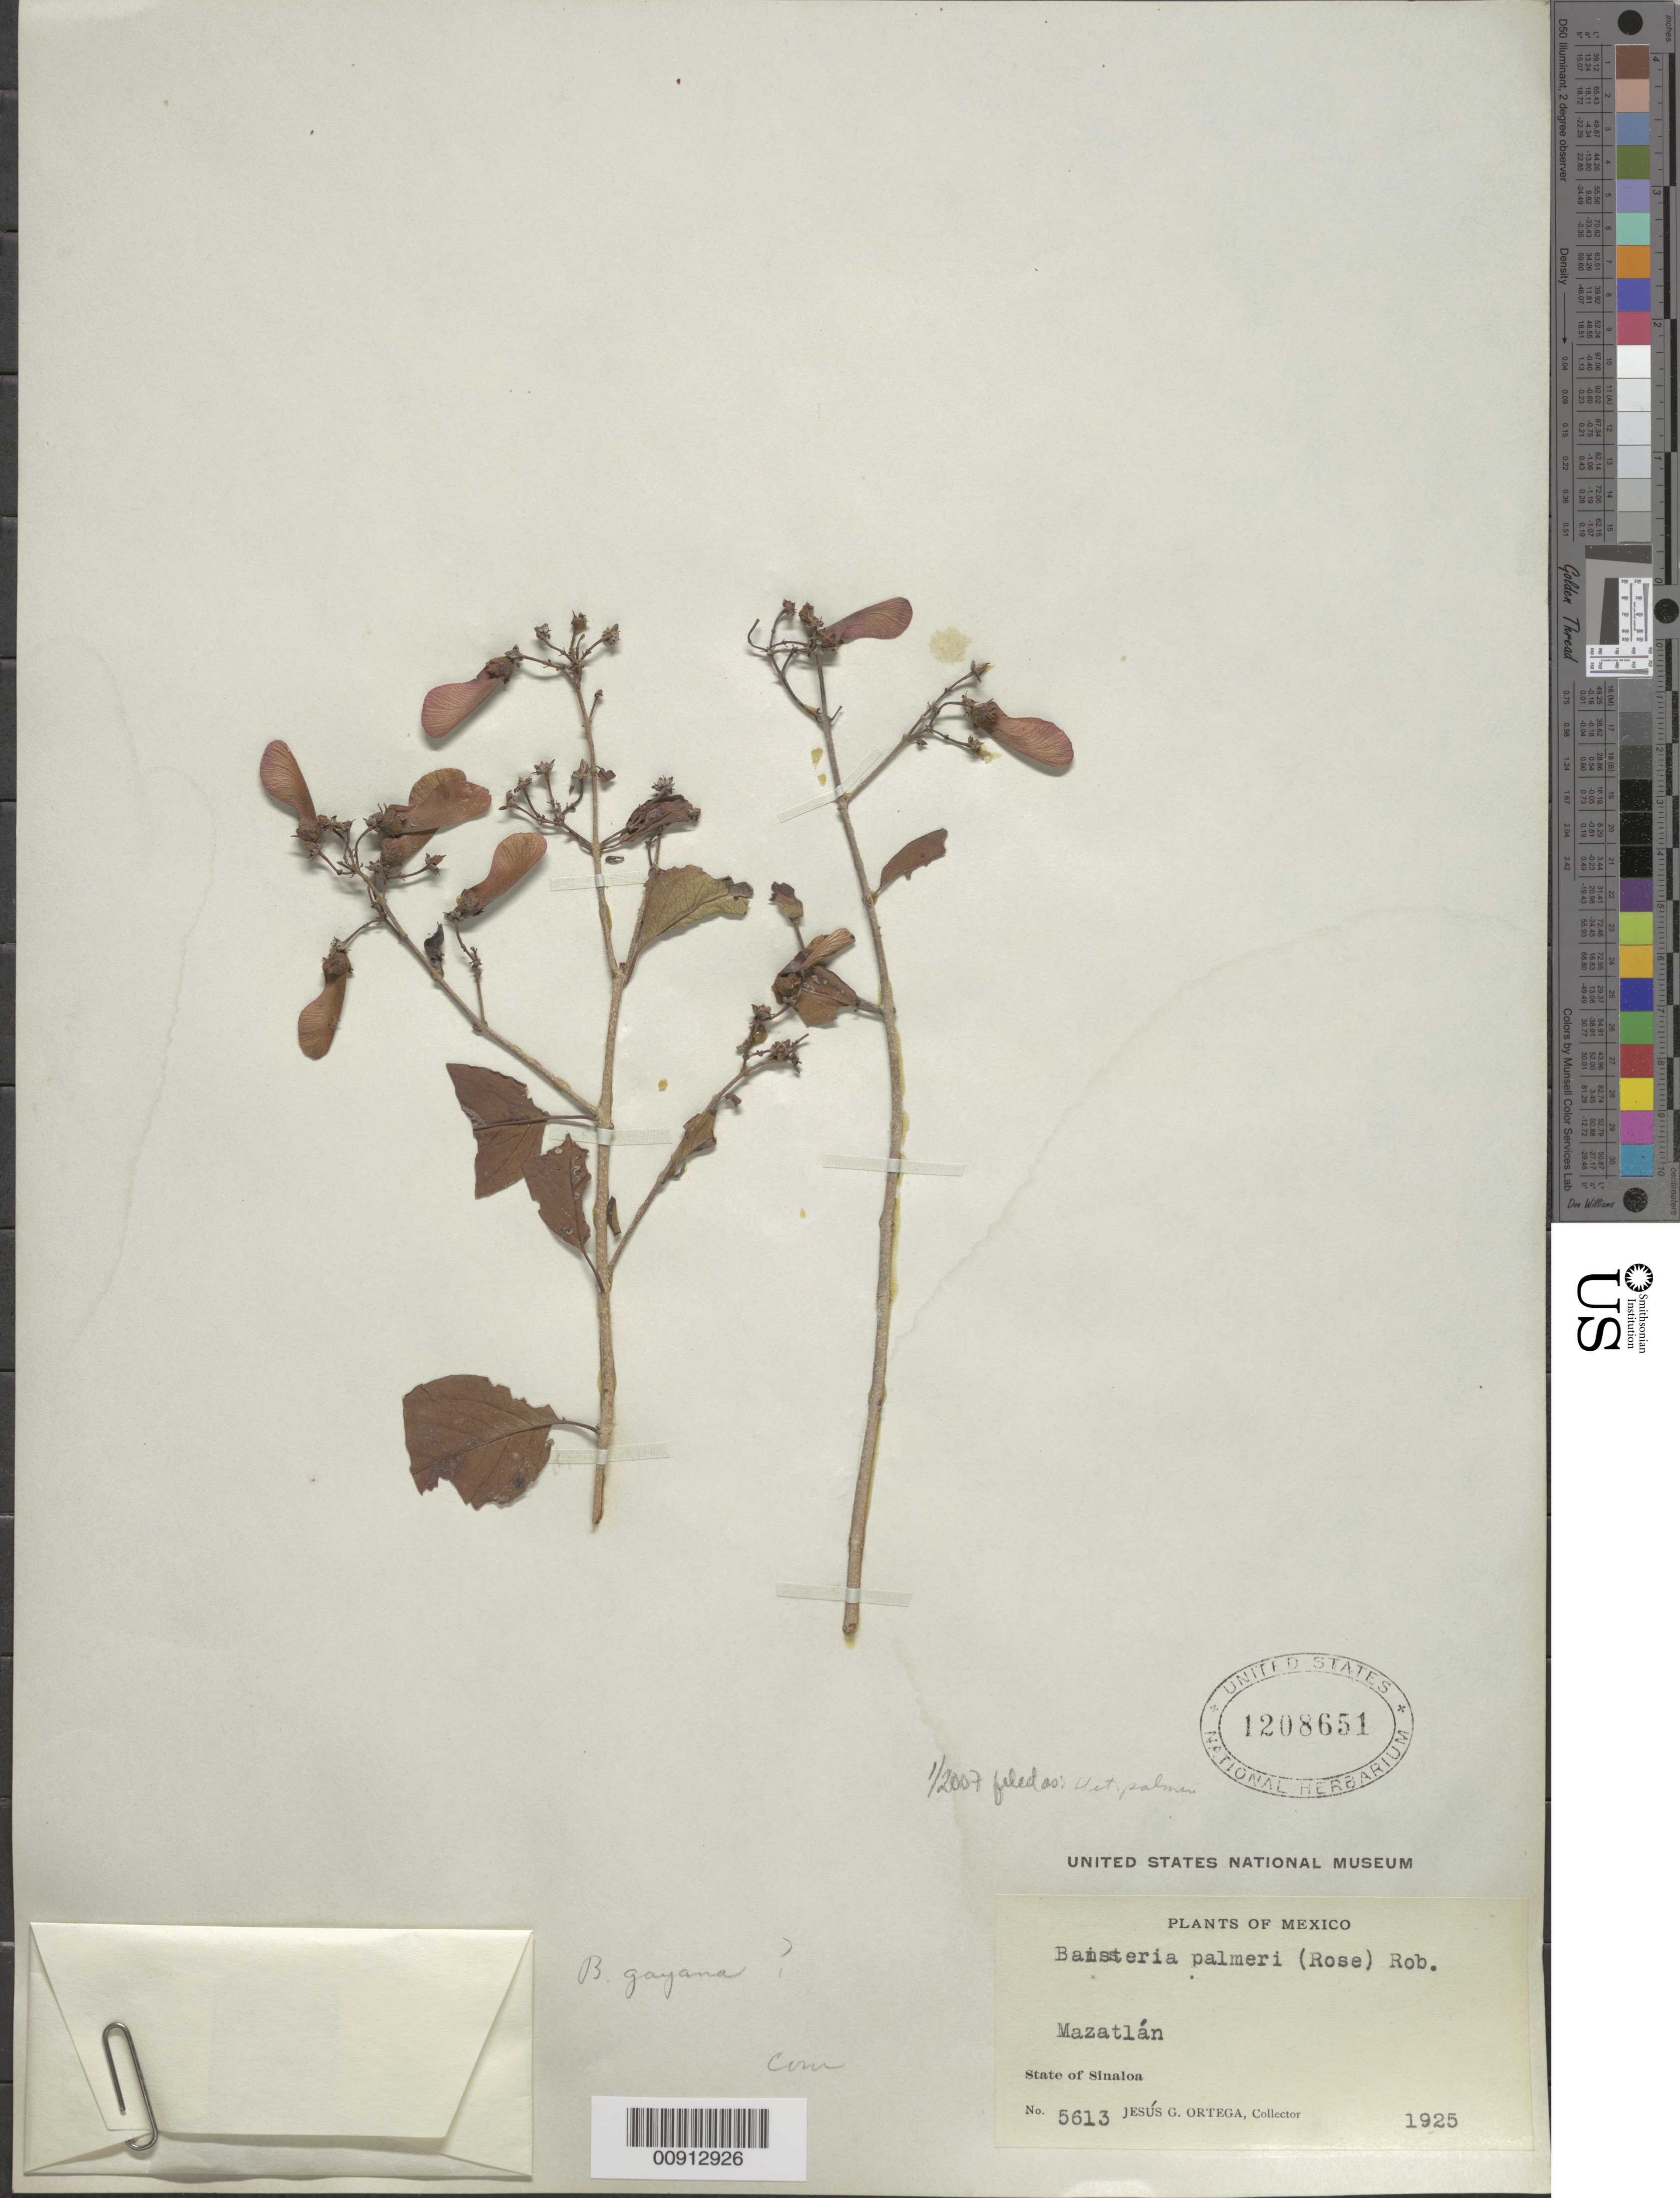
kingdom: Plantae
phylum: Tracheophyta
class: Magnoliopsida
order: Malpighiales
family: Malpighiaceae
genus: Heteropterys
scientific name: Heteropterys palmeri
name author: Rose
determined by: Strong, Mark T., (BOT), Smithsonian Institution - National Museum of Natural History (UNITED STATES)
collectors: J. Ortega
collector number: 5613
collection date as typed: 1925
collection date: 1925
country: Mexico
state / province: Sinaloa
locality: Mazatlán, State of Sinaloa.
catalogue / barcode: US 1208651